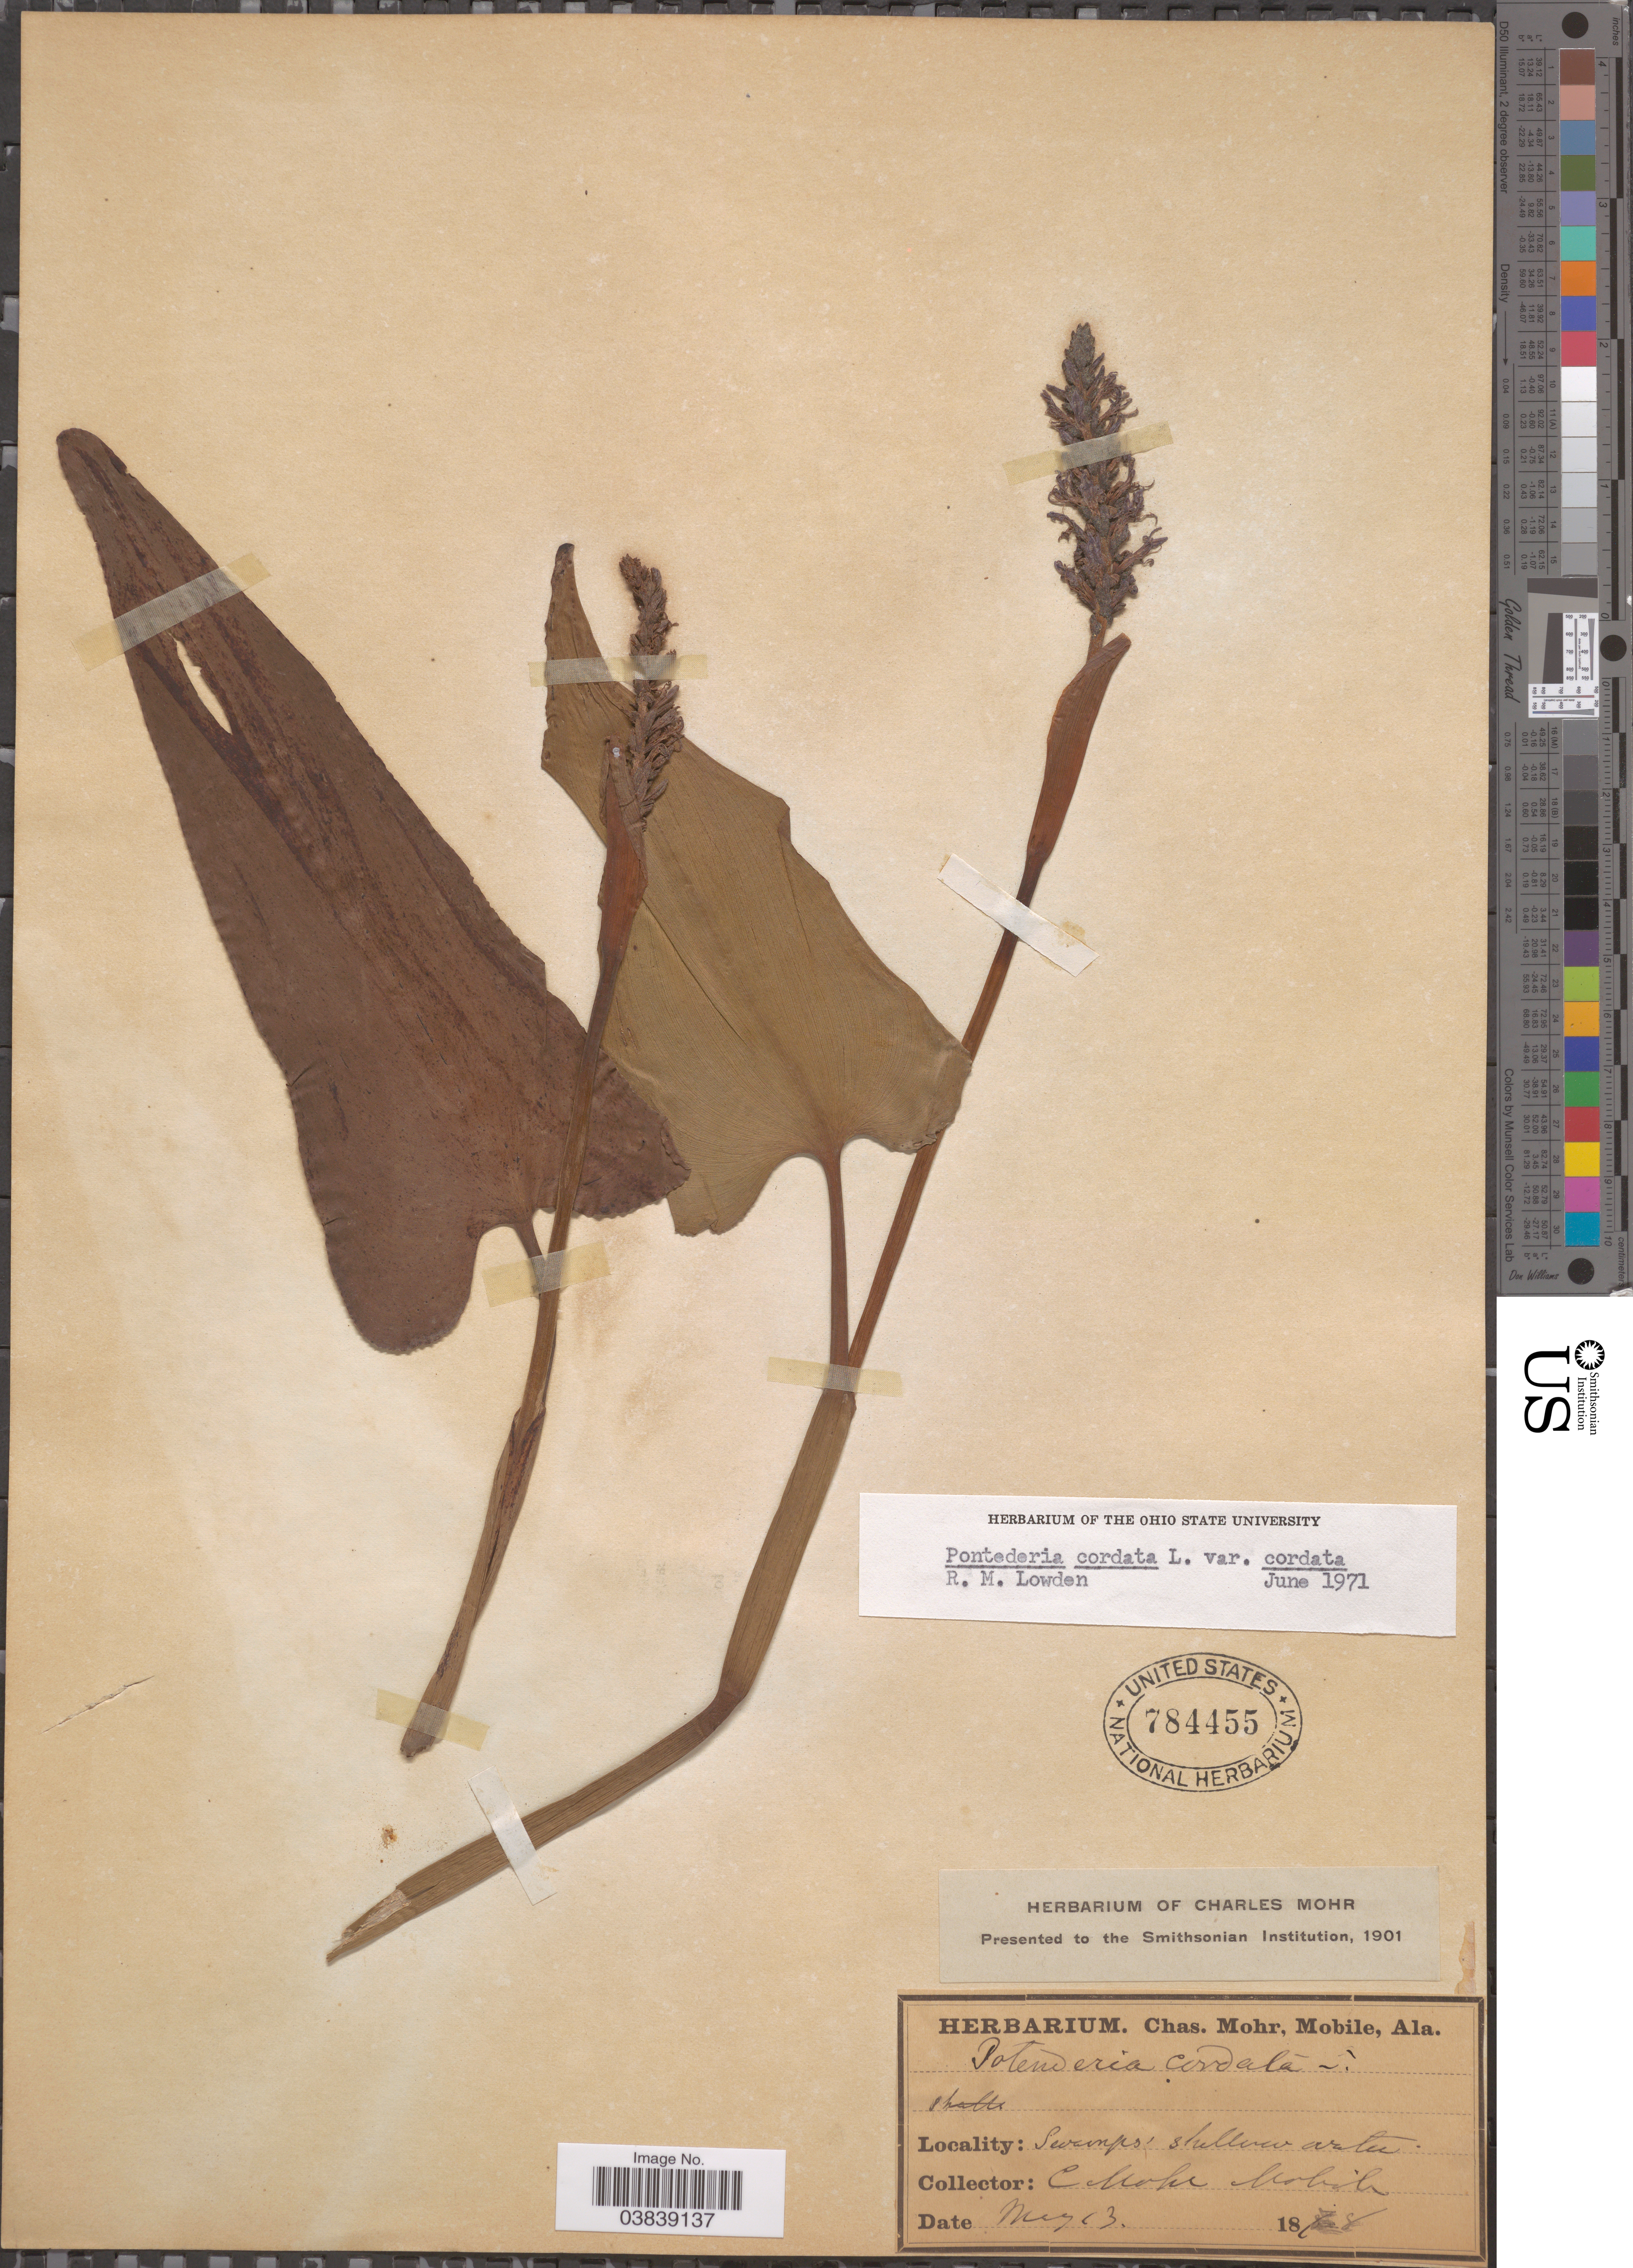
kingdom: Plantae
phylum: Tracheophyta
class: Liliopsida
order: Commelinales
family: Pontederiaceae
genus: Pontederia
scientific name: Pontederia cordata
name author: L.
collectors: Mohr, C. T. (herbarium)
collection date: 1878-05-13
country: United States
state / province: Alabama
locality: Swamps shallow water, Mobile.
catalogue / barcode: US 784455